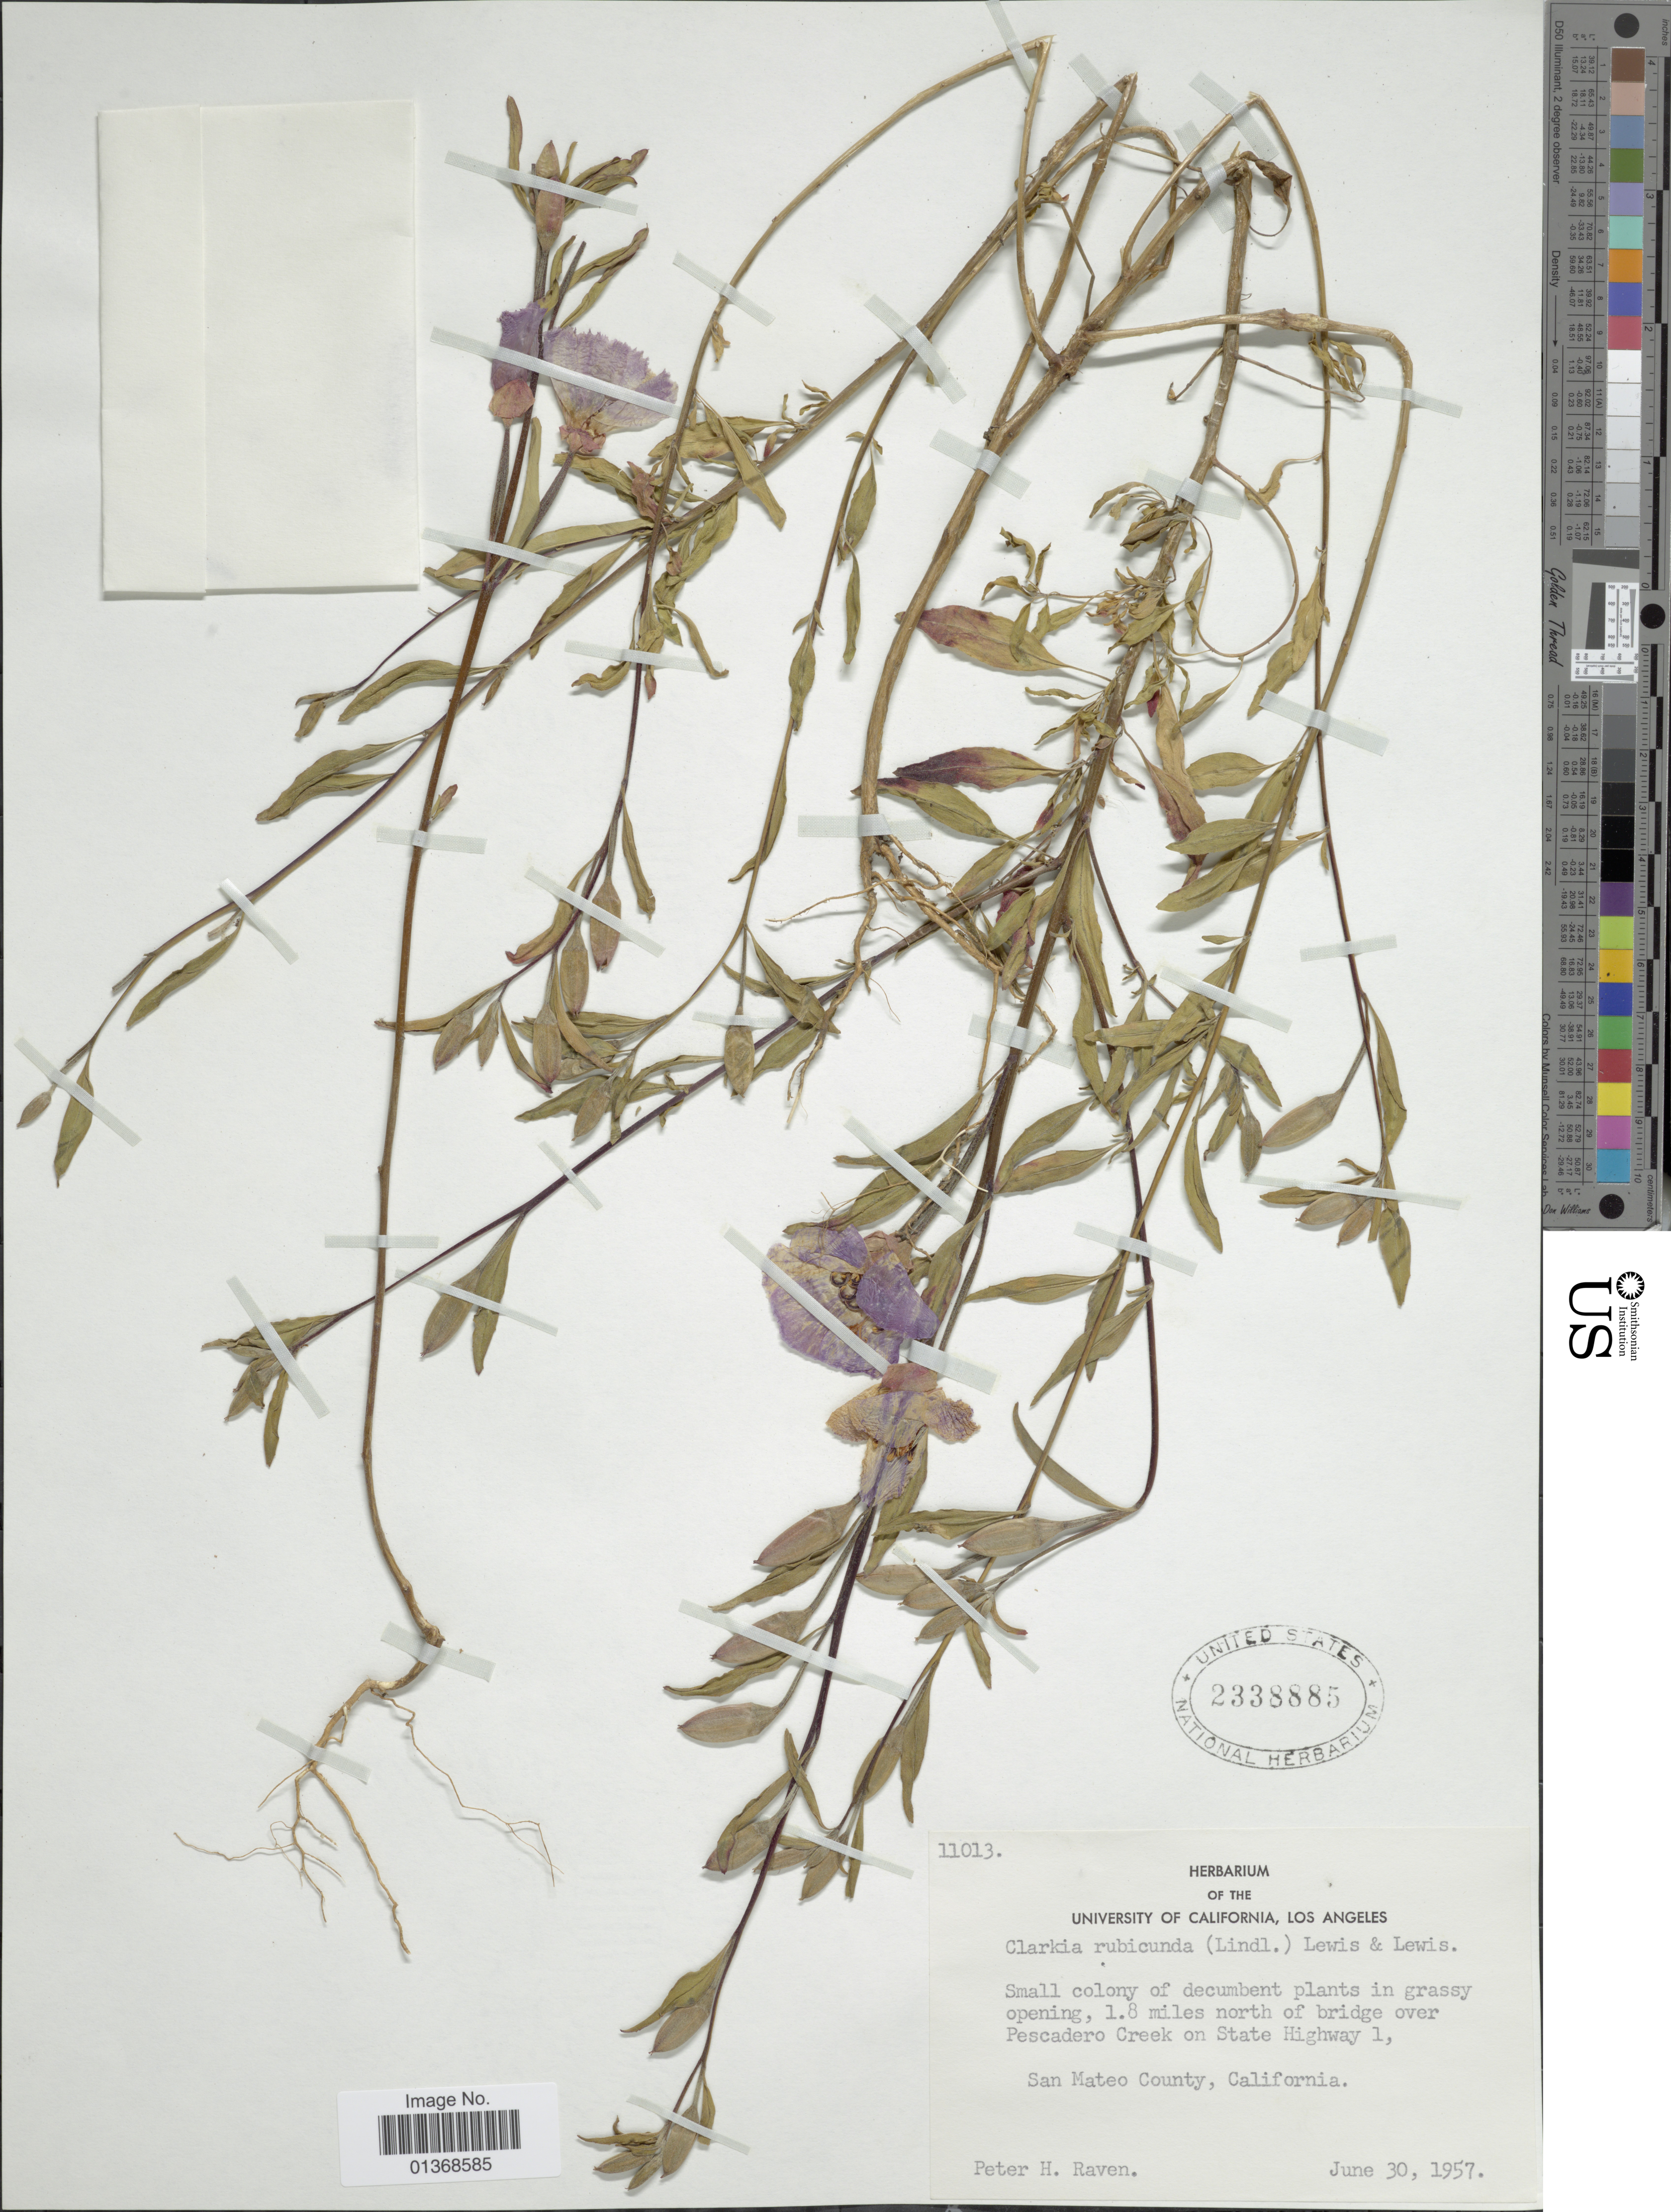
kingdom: Plantae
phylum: Tracheophyta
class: Magnoliopsida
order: Myrtales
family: Onagraceae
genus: Clarkia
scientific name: Clarkia rubicunda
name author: (Lindl.) F. H. Lewis & M.R. Lewis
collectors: P. H. Raven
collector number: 11013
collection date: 1957-06-30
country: United States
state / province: California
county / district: San Mateo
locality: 1.8 miles north of bridge over Pescadero Creek on State Highway 1, San Mateo County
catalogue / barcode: US 2338885